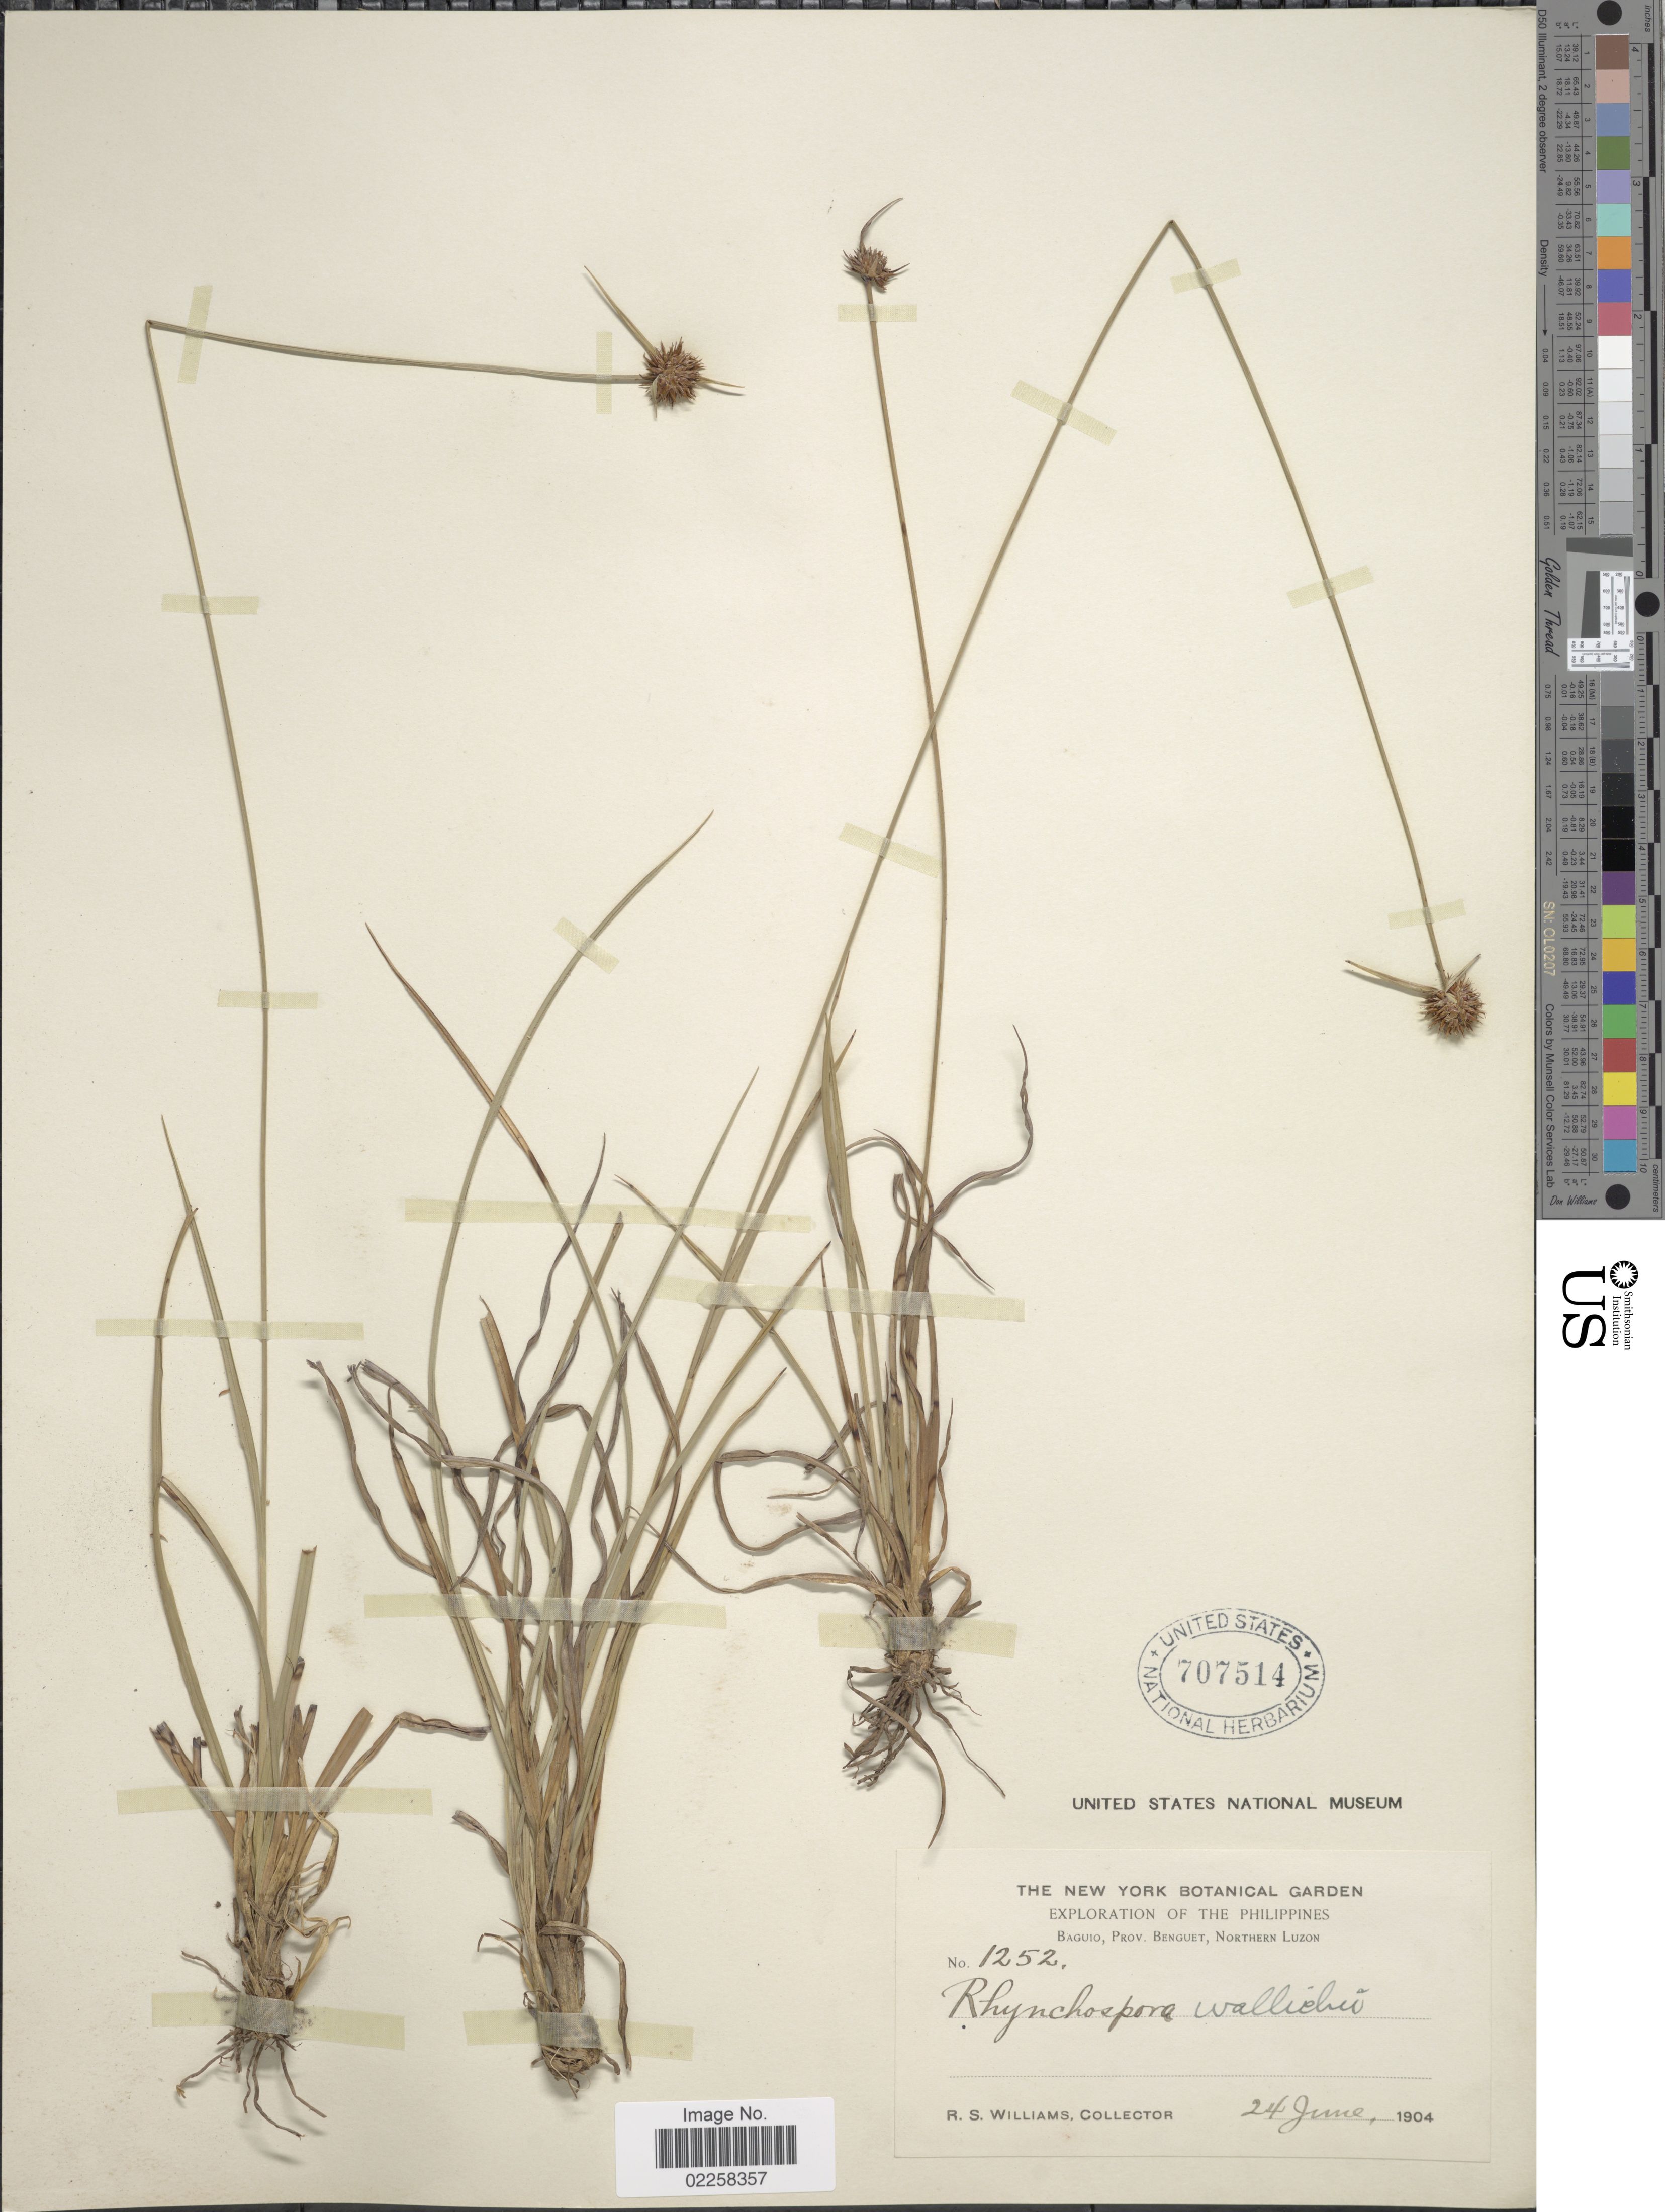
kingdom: Plantae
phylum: Tracheophyta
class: Liliopsida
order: Poales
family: Cyperaceae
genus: Rhynchospora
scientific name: Rhynchospora rubra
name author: (Lour.) Makino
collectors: R. S. Williams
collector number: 1252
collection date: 1904-06-24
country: Philippines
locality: Baguio, Prov. Benguet, Northern Luzon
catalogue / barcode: US 707514